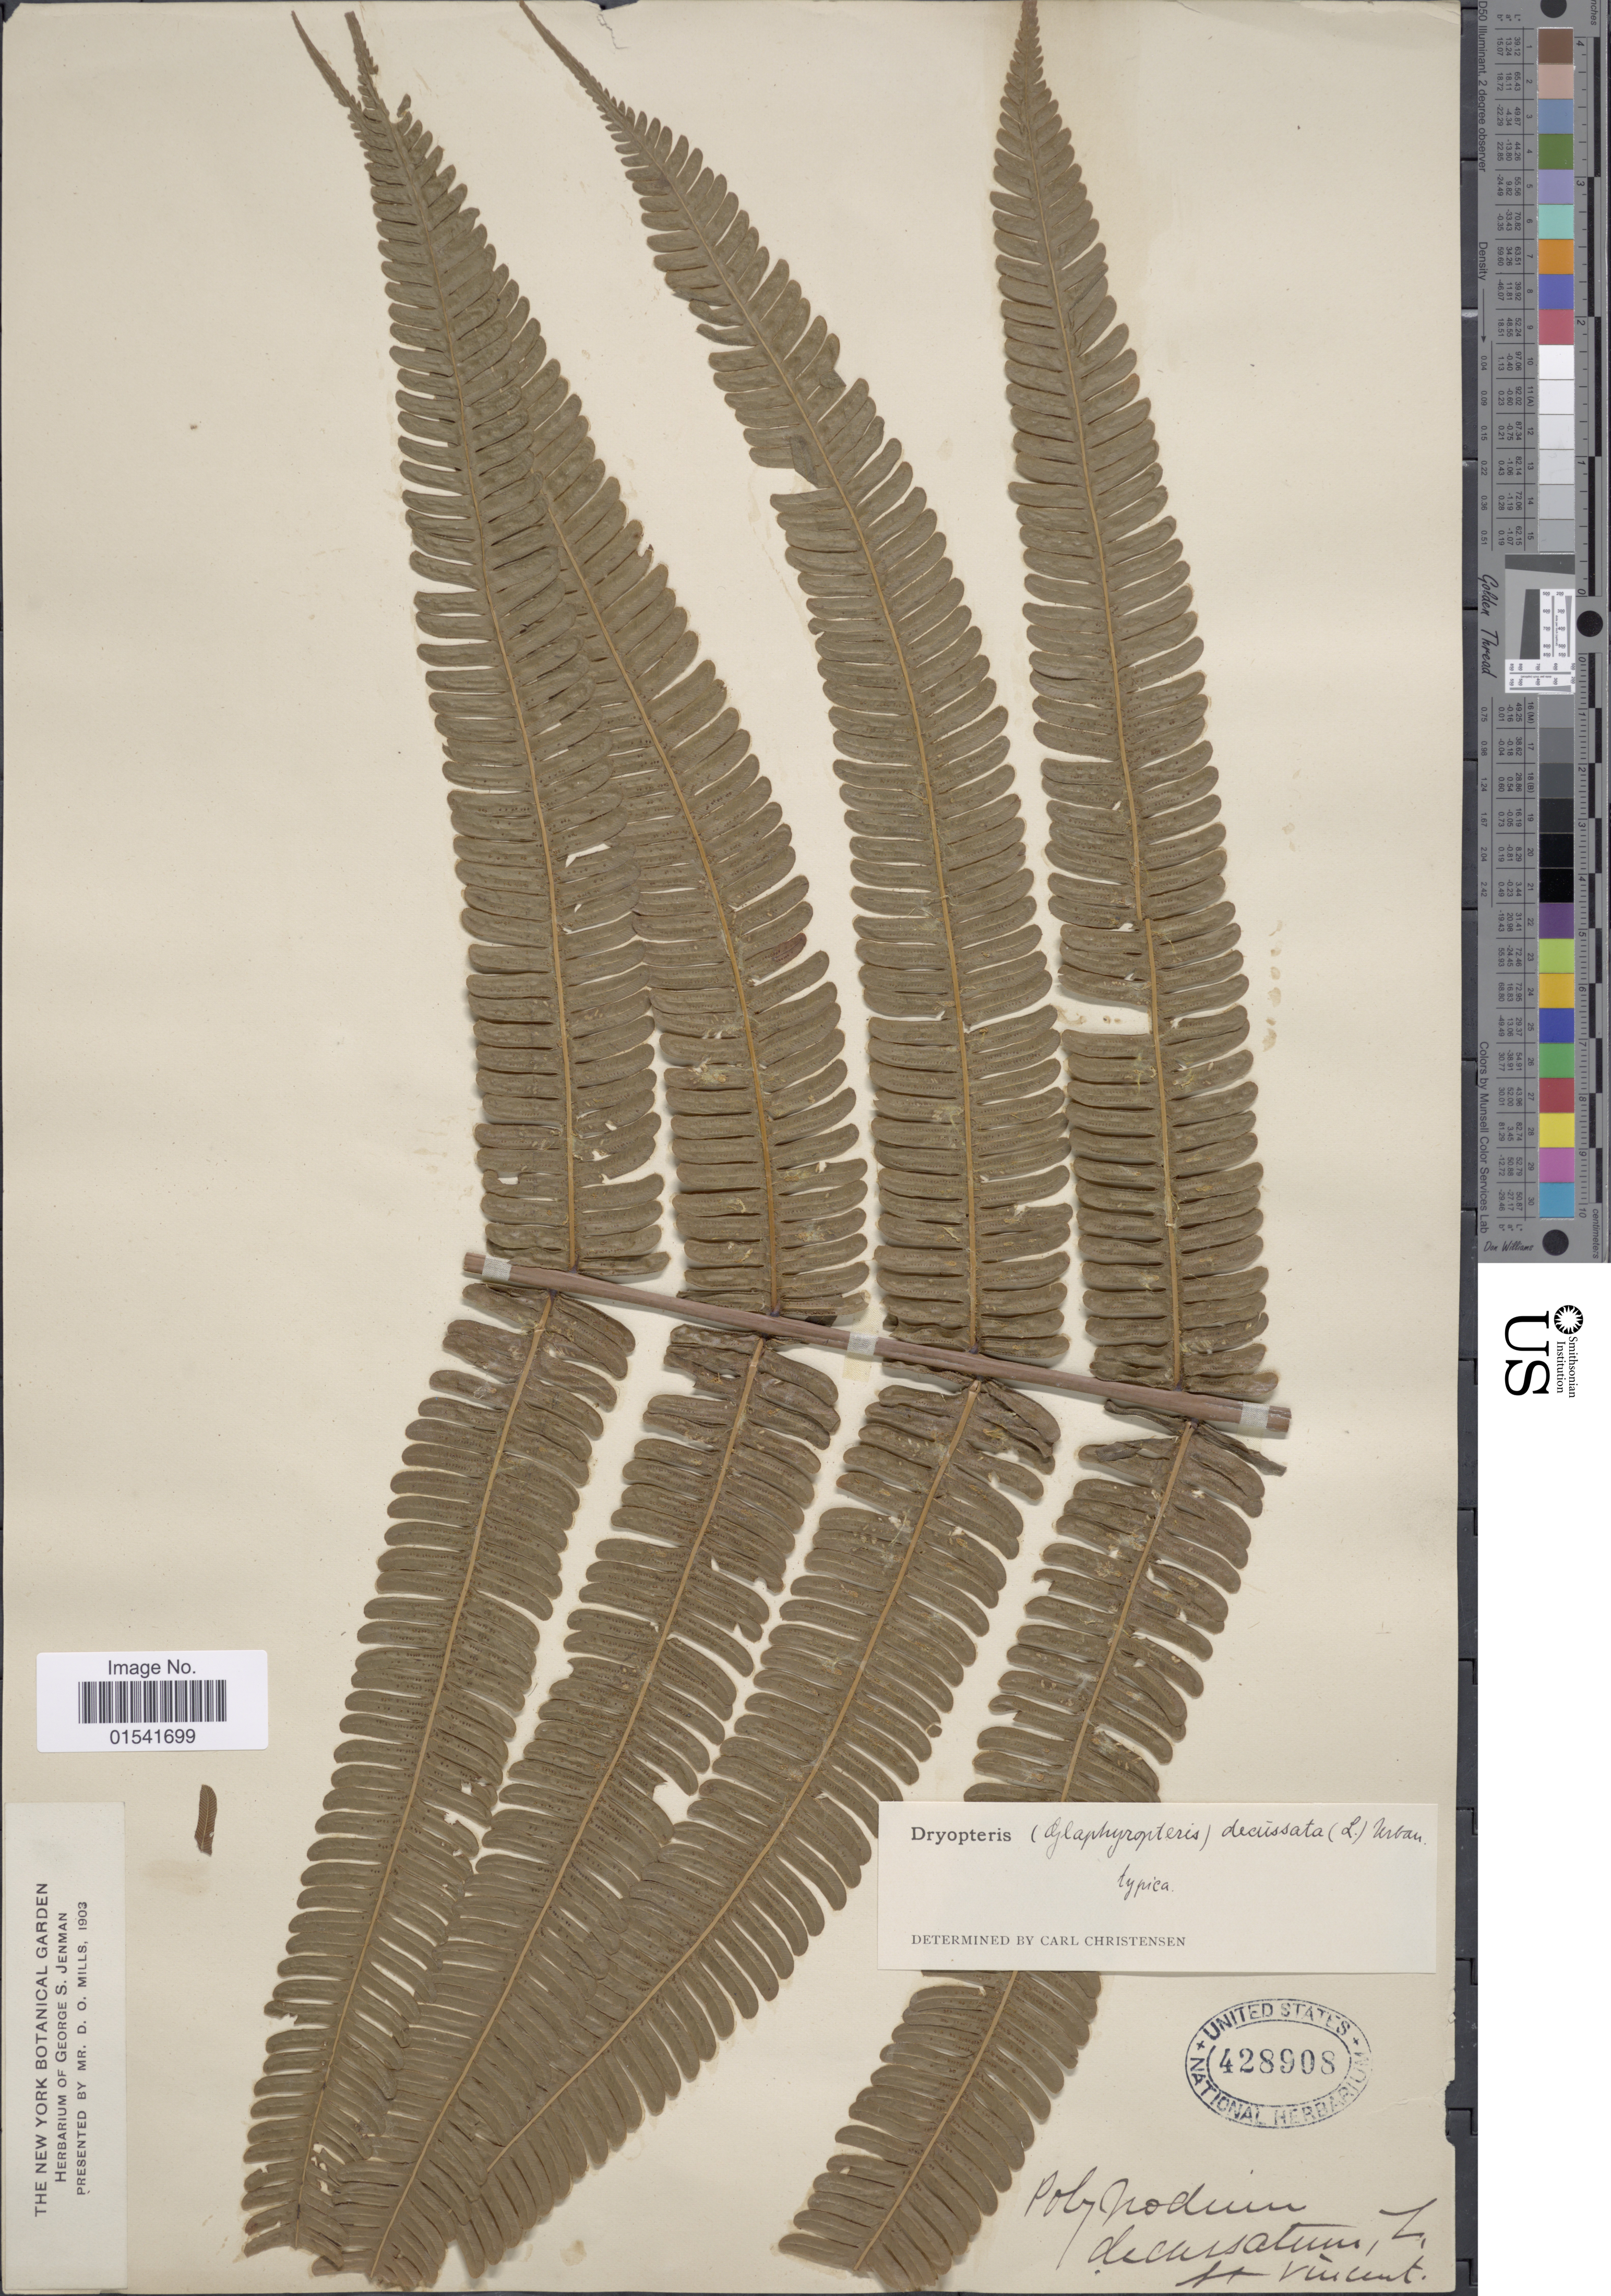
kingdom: Plantae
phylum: Tracheophyta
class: Polypodiopsida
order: Polypodiales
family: Thelypteridaceae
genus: Steiropteris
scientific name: Steiropteris decussata (L.) comb. nov., ined. 2015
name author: (L.)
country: St. Vincent - Grenadines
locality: St. Vincent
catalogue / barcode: US 428908